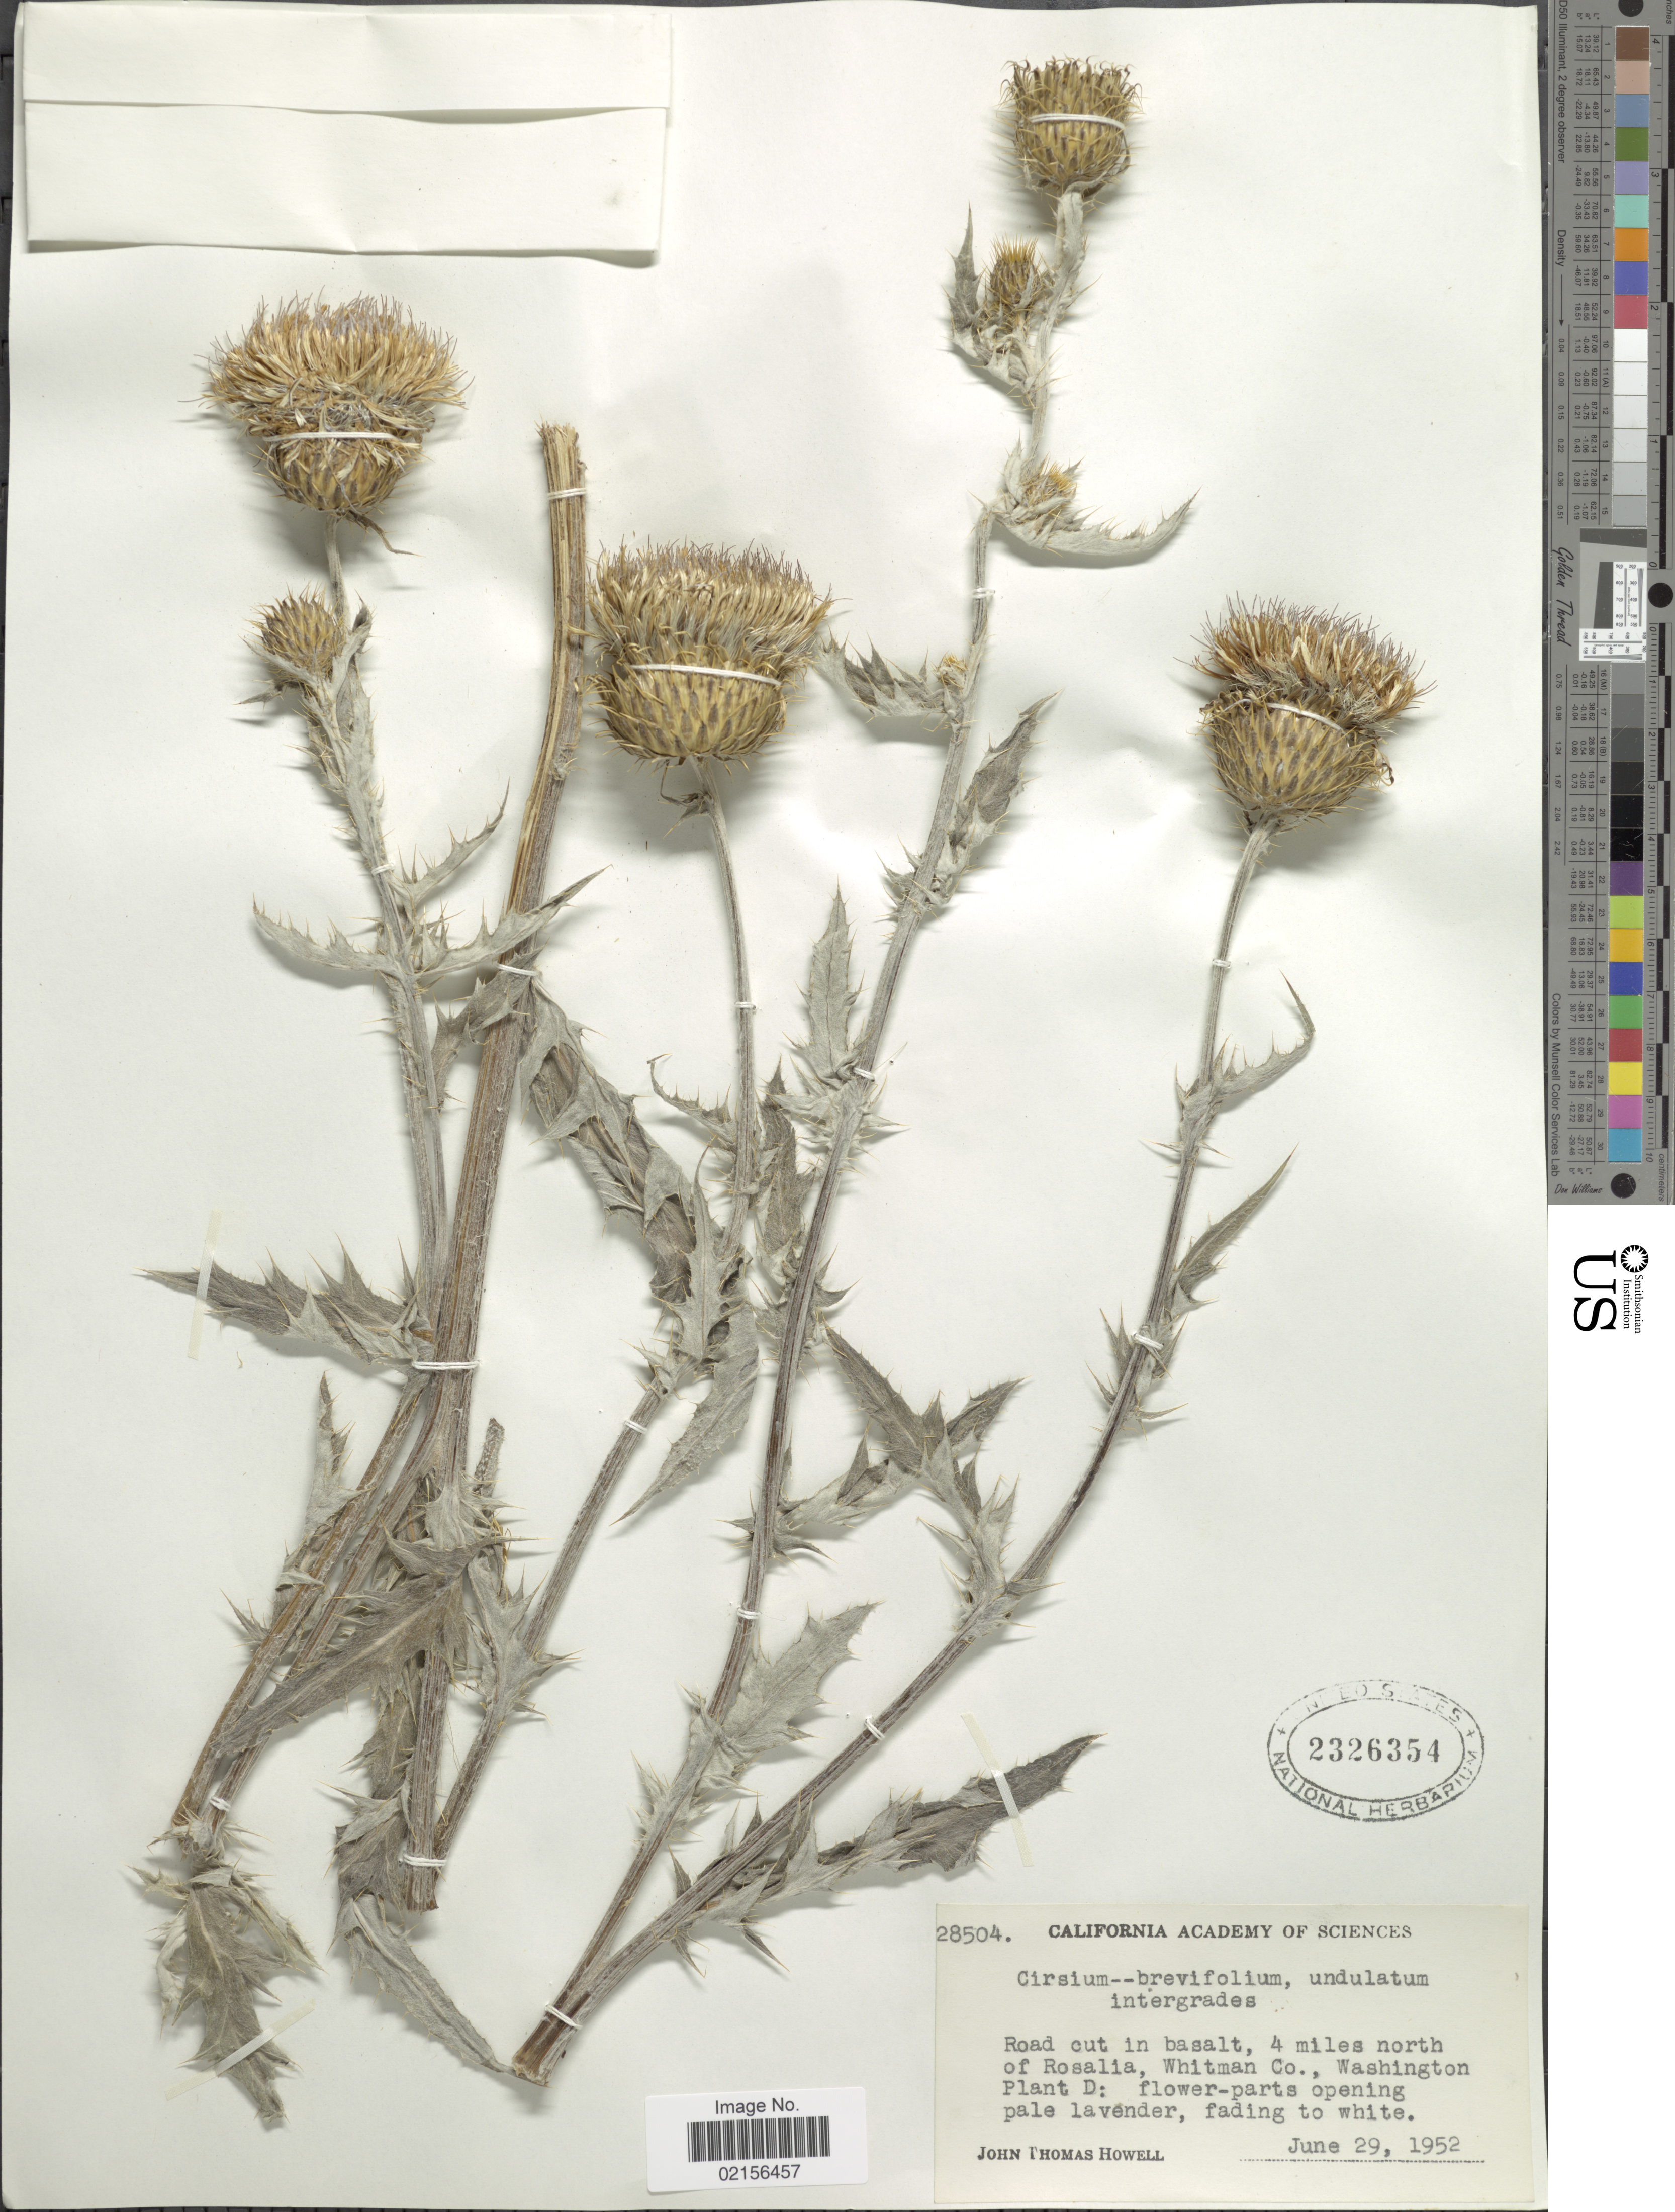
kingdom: Plantae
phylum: Tracheophyta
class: Magnoliopsida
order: Asterales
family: Asteraceae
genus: Cirsium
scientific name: Cirsium brevifolium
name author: Nutt.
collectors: J. T. Howell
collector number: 28504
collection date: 1952-06-29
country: United States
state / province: Washington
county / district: Whitman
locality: Road cut in basalt, 4 miles north of Rosalia, Whitman Co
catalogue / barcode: US 2326354